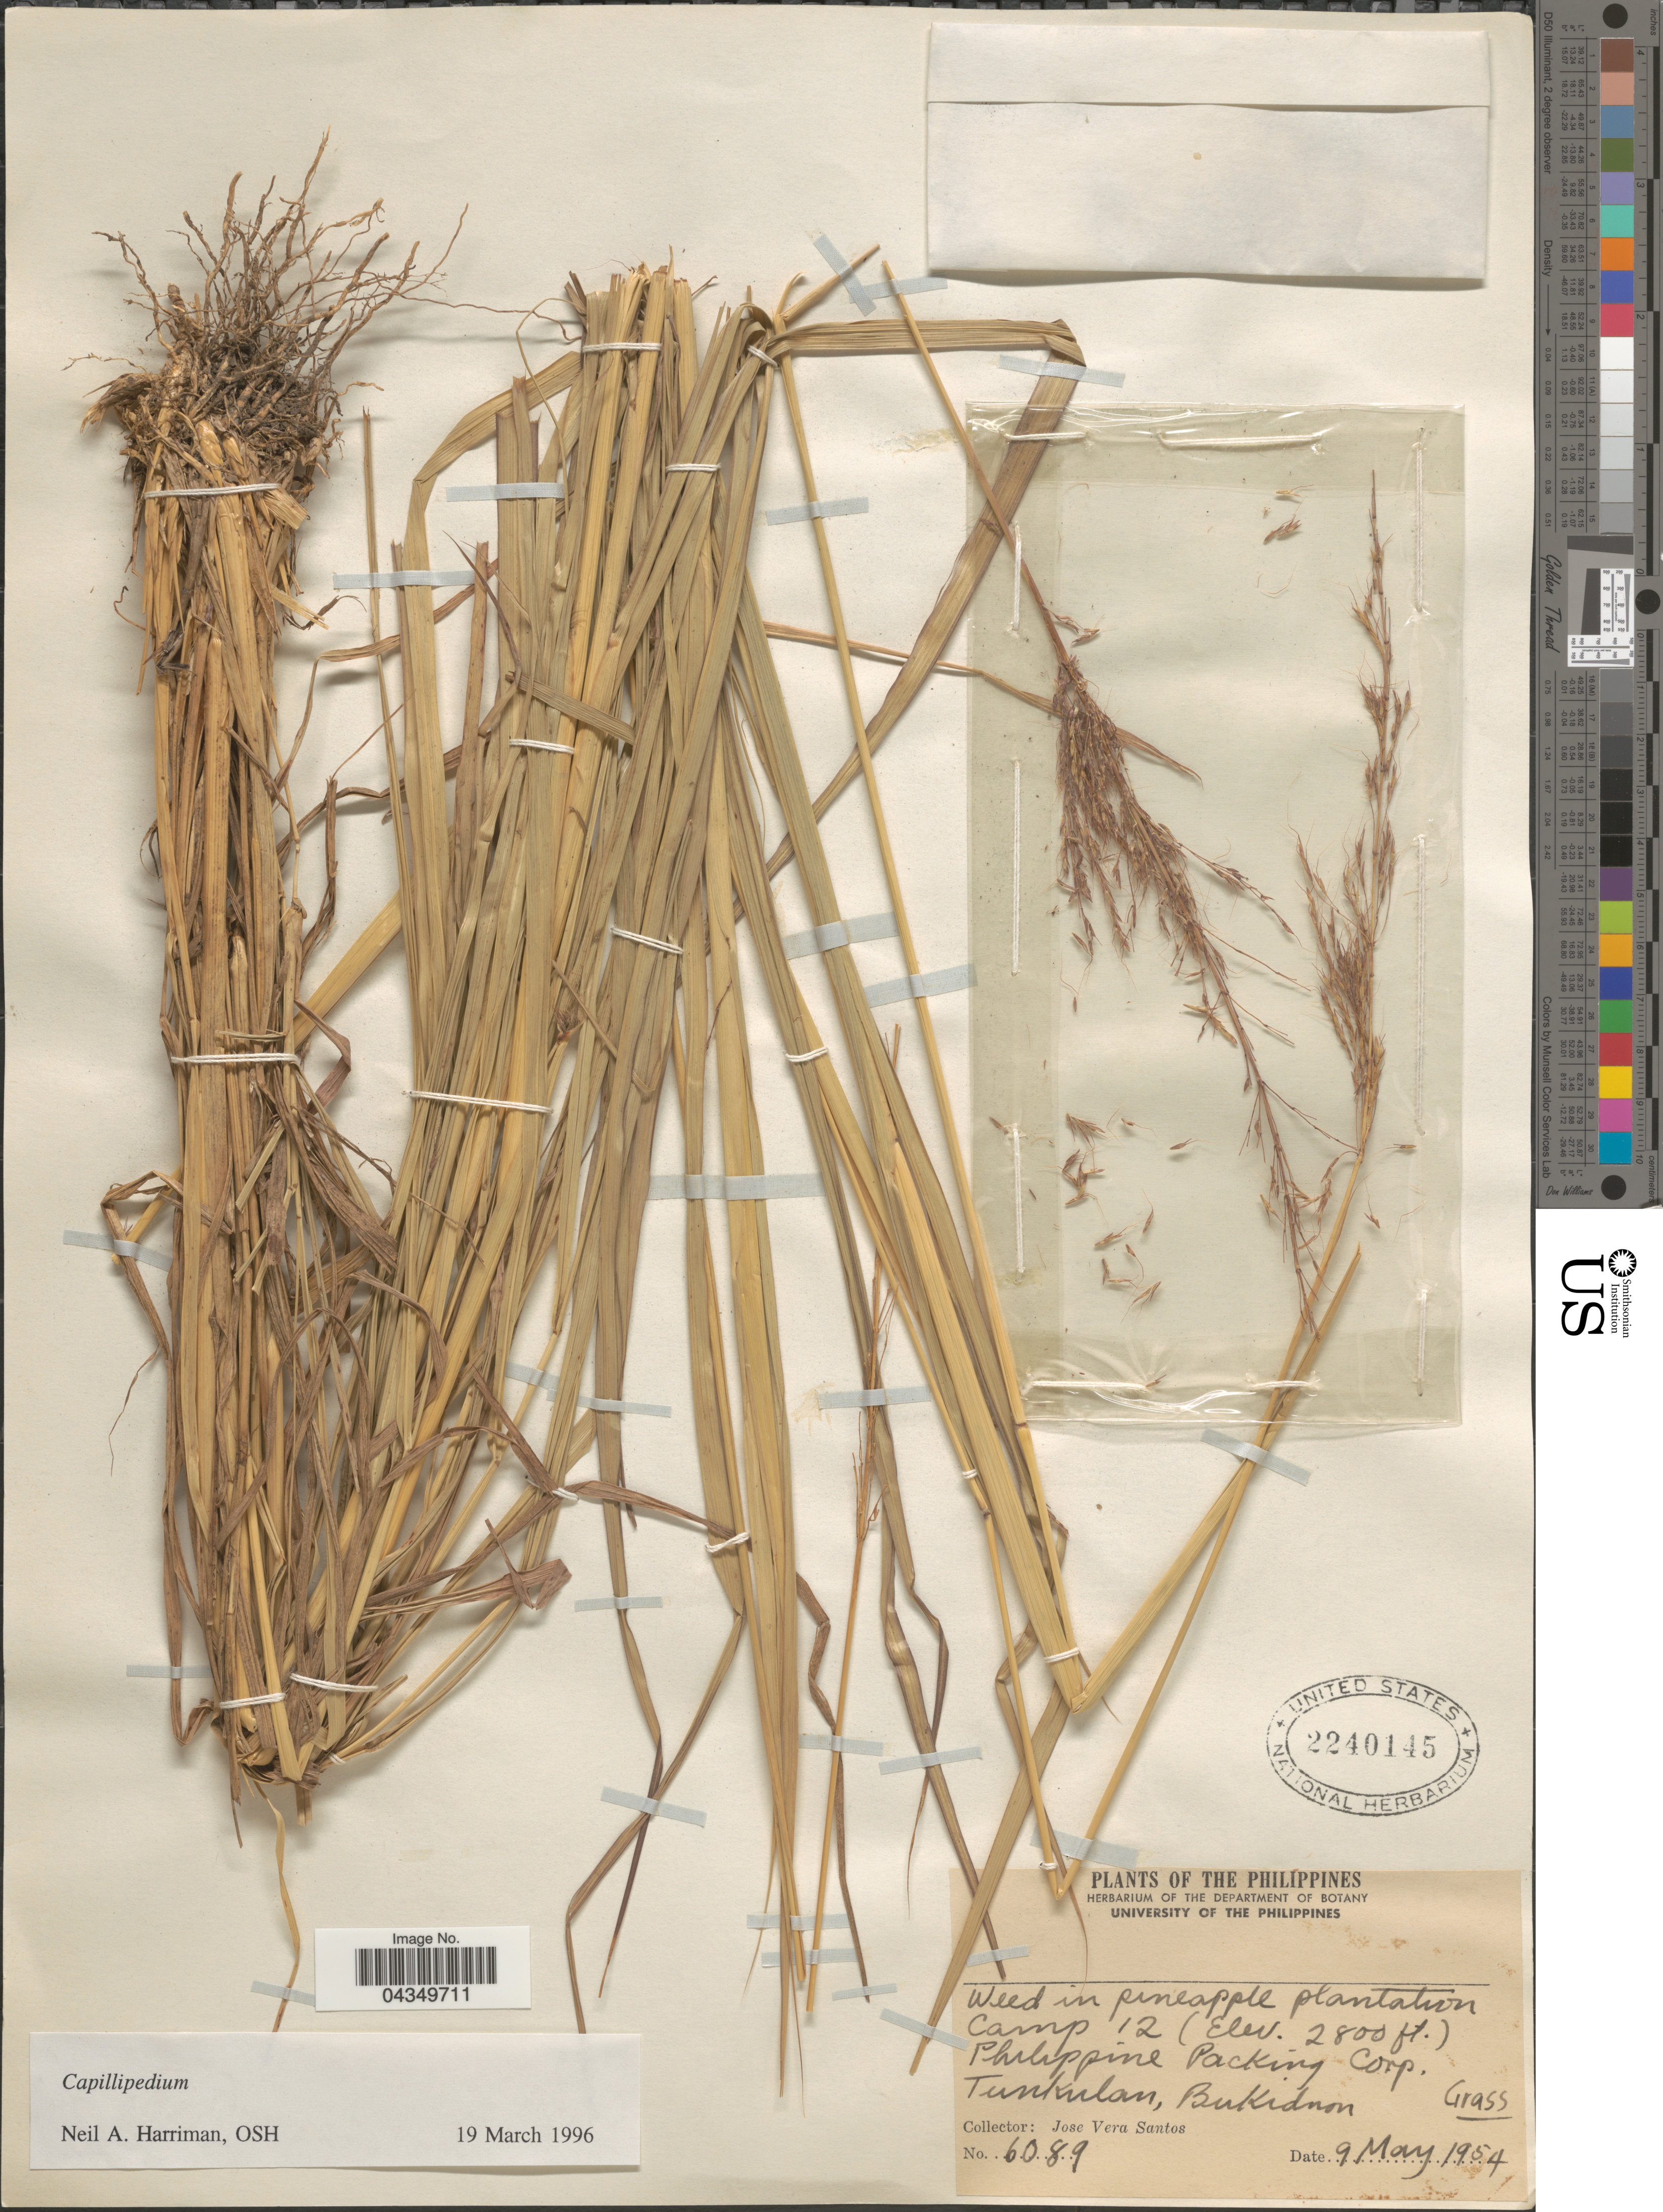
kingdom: Plantae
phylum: Tracheophyta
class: Liliopsida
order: Poales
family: Poaceae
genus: Capillipedium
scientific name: Capillipedium sp.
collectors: J. V. Santos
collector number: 6089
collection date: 1954-05-09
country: Philippines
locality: Camp 12. Philippine Packing Corp. Tunkulan, Bukidnon.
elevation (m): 853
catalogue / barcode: US 2240145